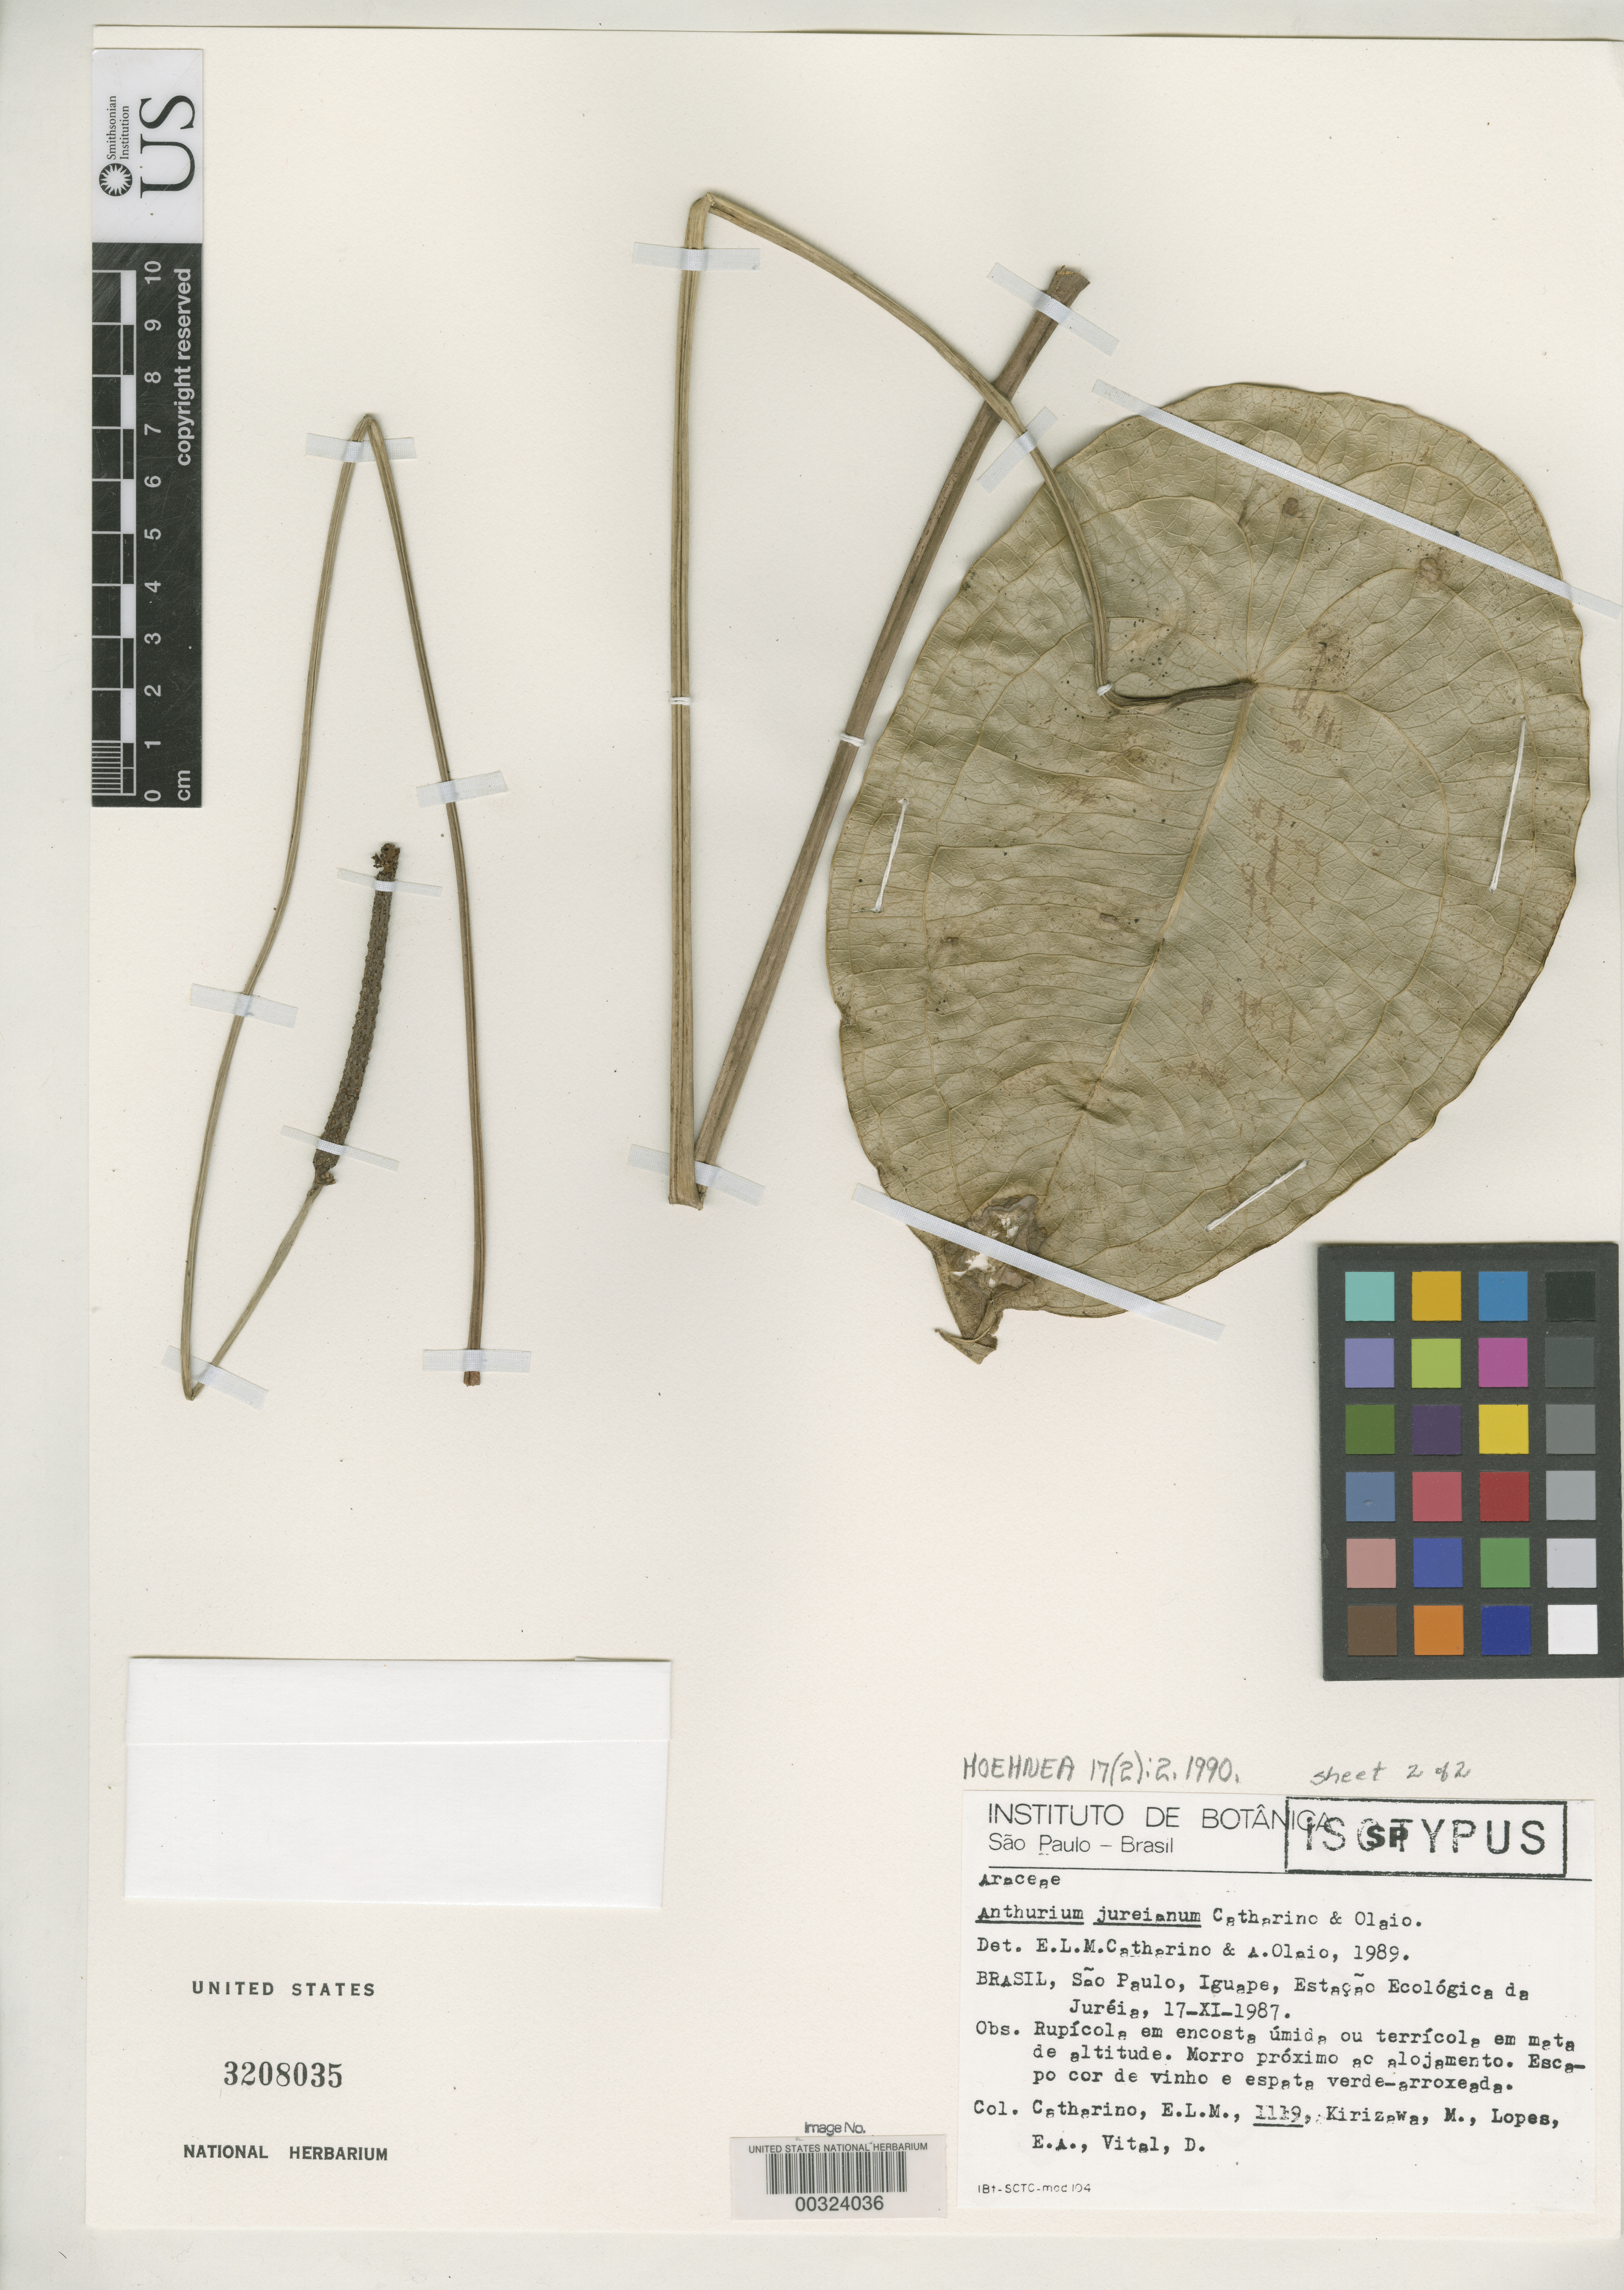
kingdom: Plantae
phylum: Tracheophyta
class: Liliopsida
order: Alismatales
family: Araceae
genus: Anthurium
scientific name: Anthurium jureianum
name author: Cath. & Olaio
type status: Isotype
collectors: E. L. Catharino, M. Kirizawa, E. A. Lopes & D. Vital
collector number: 1119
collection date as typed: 17 Nov 1987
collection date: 1987-11-17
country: Brazil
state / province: São Paulo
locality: Iguape, Estacao Ecologica da Jureia.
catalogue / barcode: US 3208035